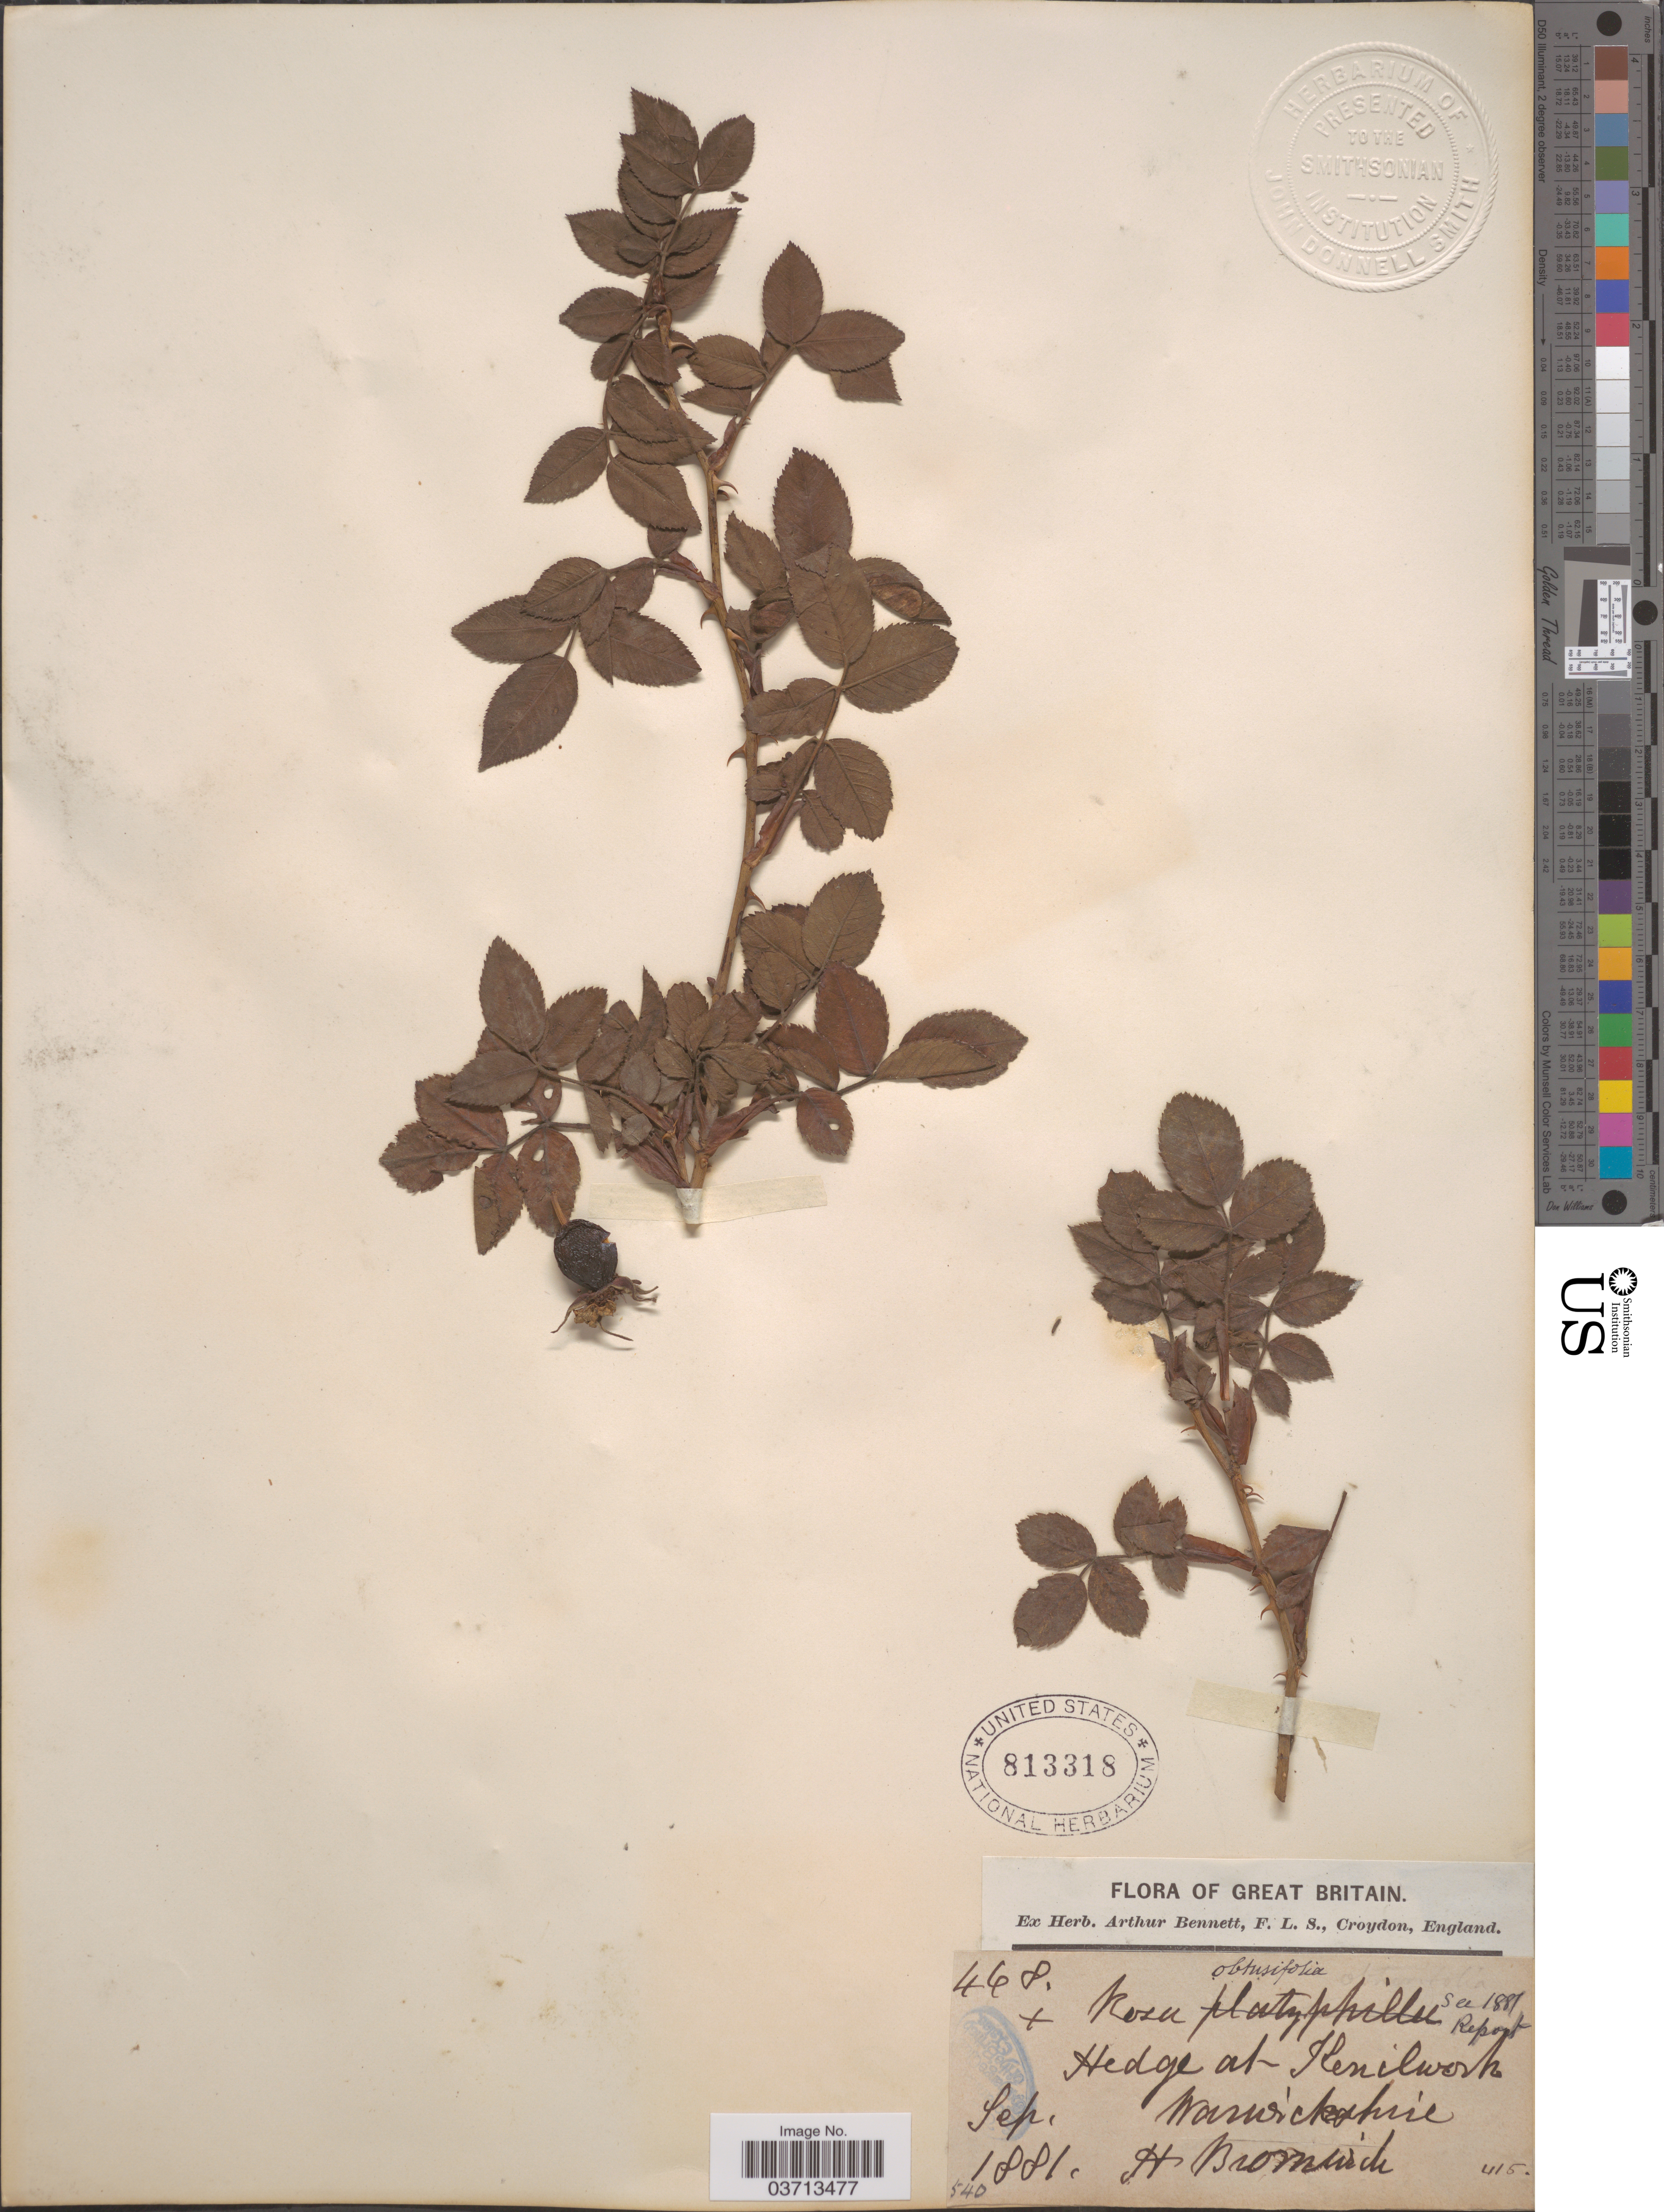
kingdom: Plantae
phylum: Tracheophyta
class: Magnoliopsida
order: Rosales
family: Rosaceae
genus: Rosa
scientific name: Rosa obtusifolia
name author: Desv.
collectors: H. Bromwich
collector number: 468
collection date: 1881-09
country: United Kingdom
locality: Great Britain. Hedge at Kenilworth Warwickshire.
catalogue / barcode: US 813318